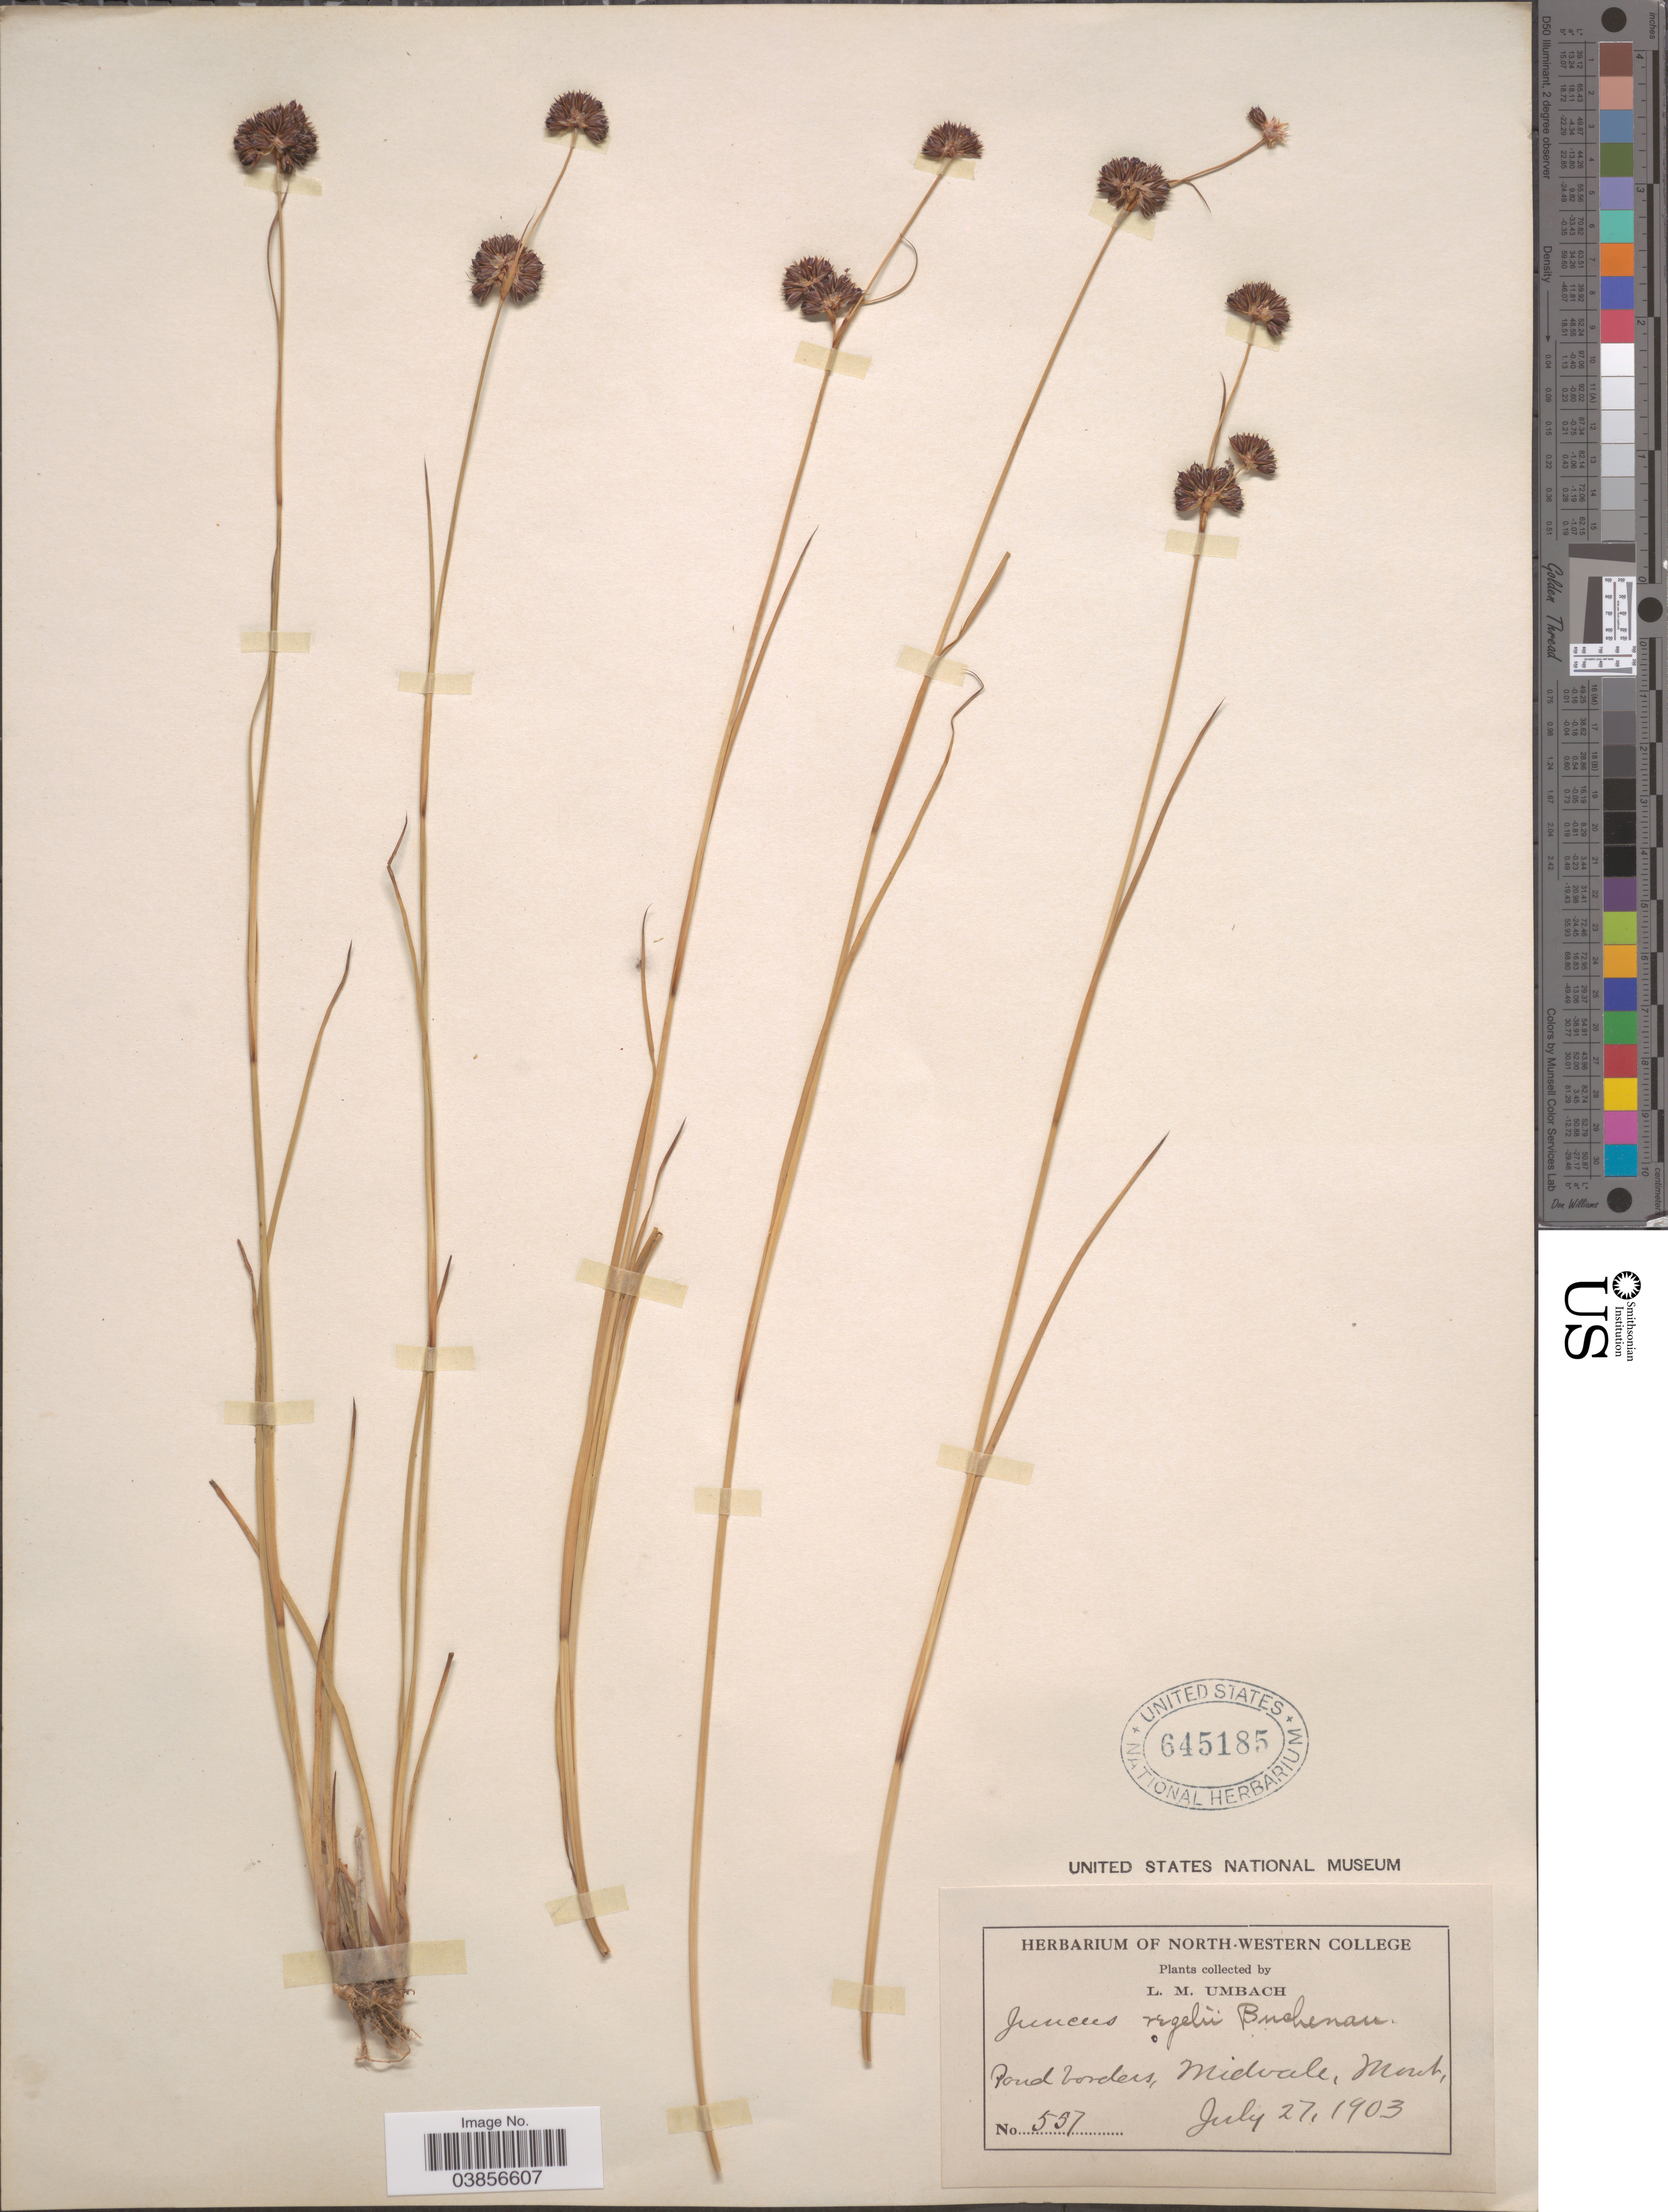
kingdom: Plantae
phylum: Tracheophyta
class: Liliopsida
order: Poales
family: Juncaceae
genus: Juncus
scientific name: Juncus regelii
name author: Buchenau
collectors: L. M. Umbach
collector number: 557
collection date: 1903-07-27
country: United States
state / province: Montana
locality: Pond borders, Midvale.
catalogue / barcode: US 645185